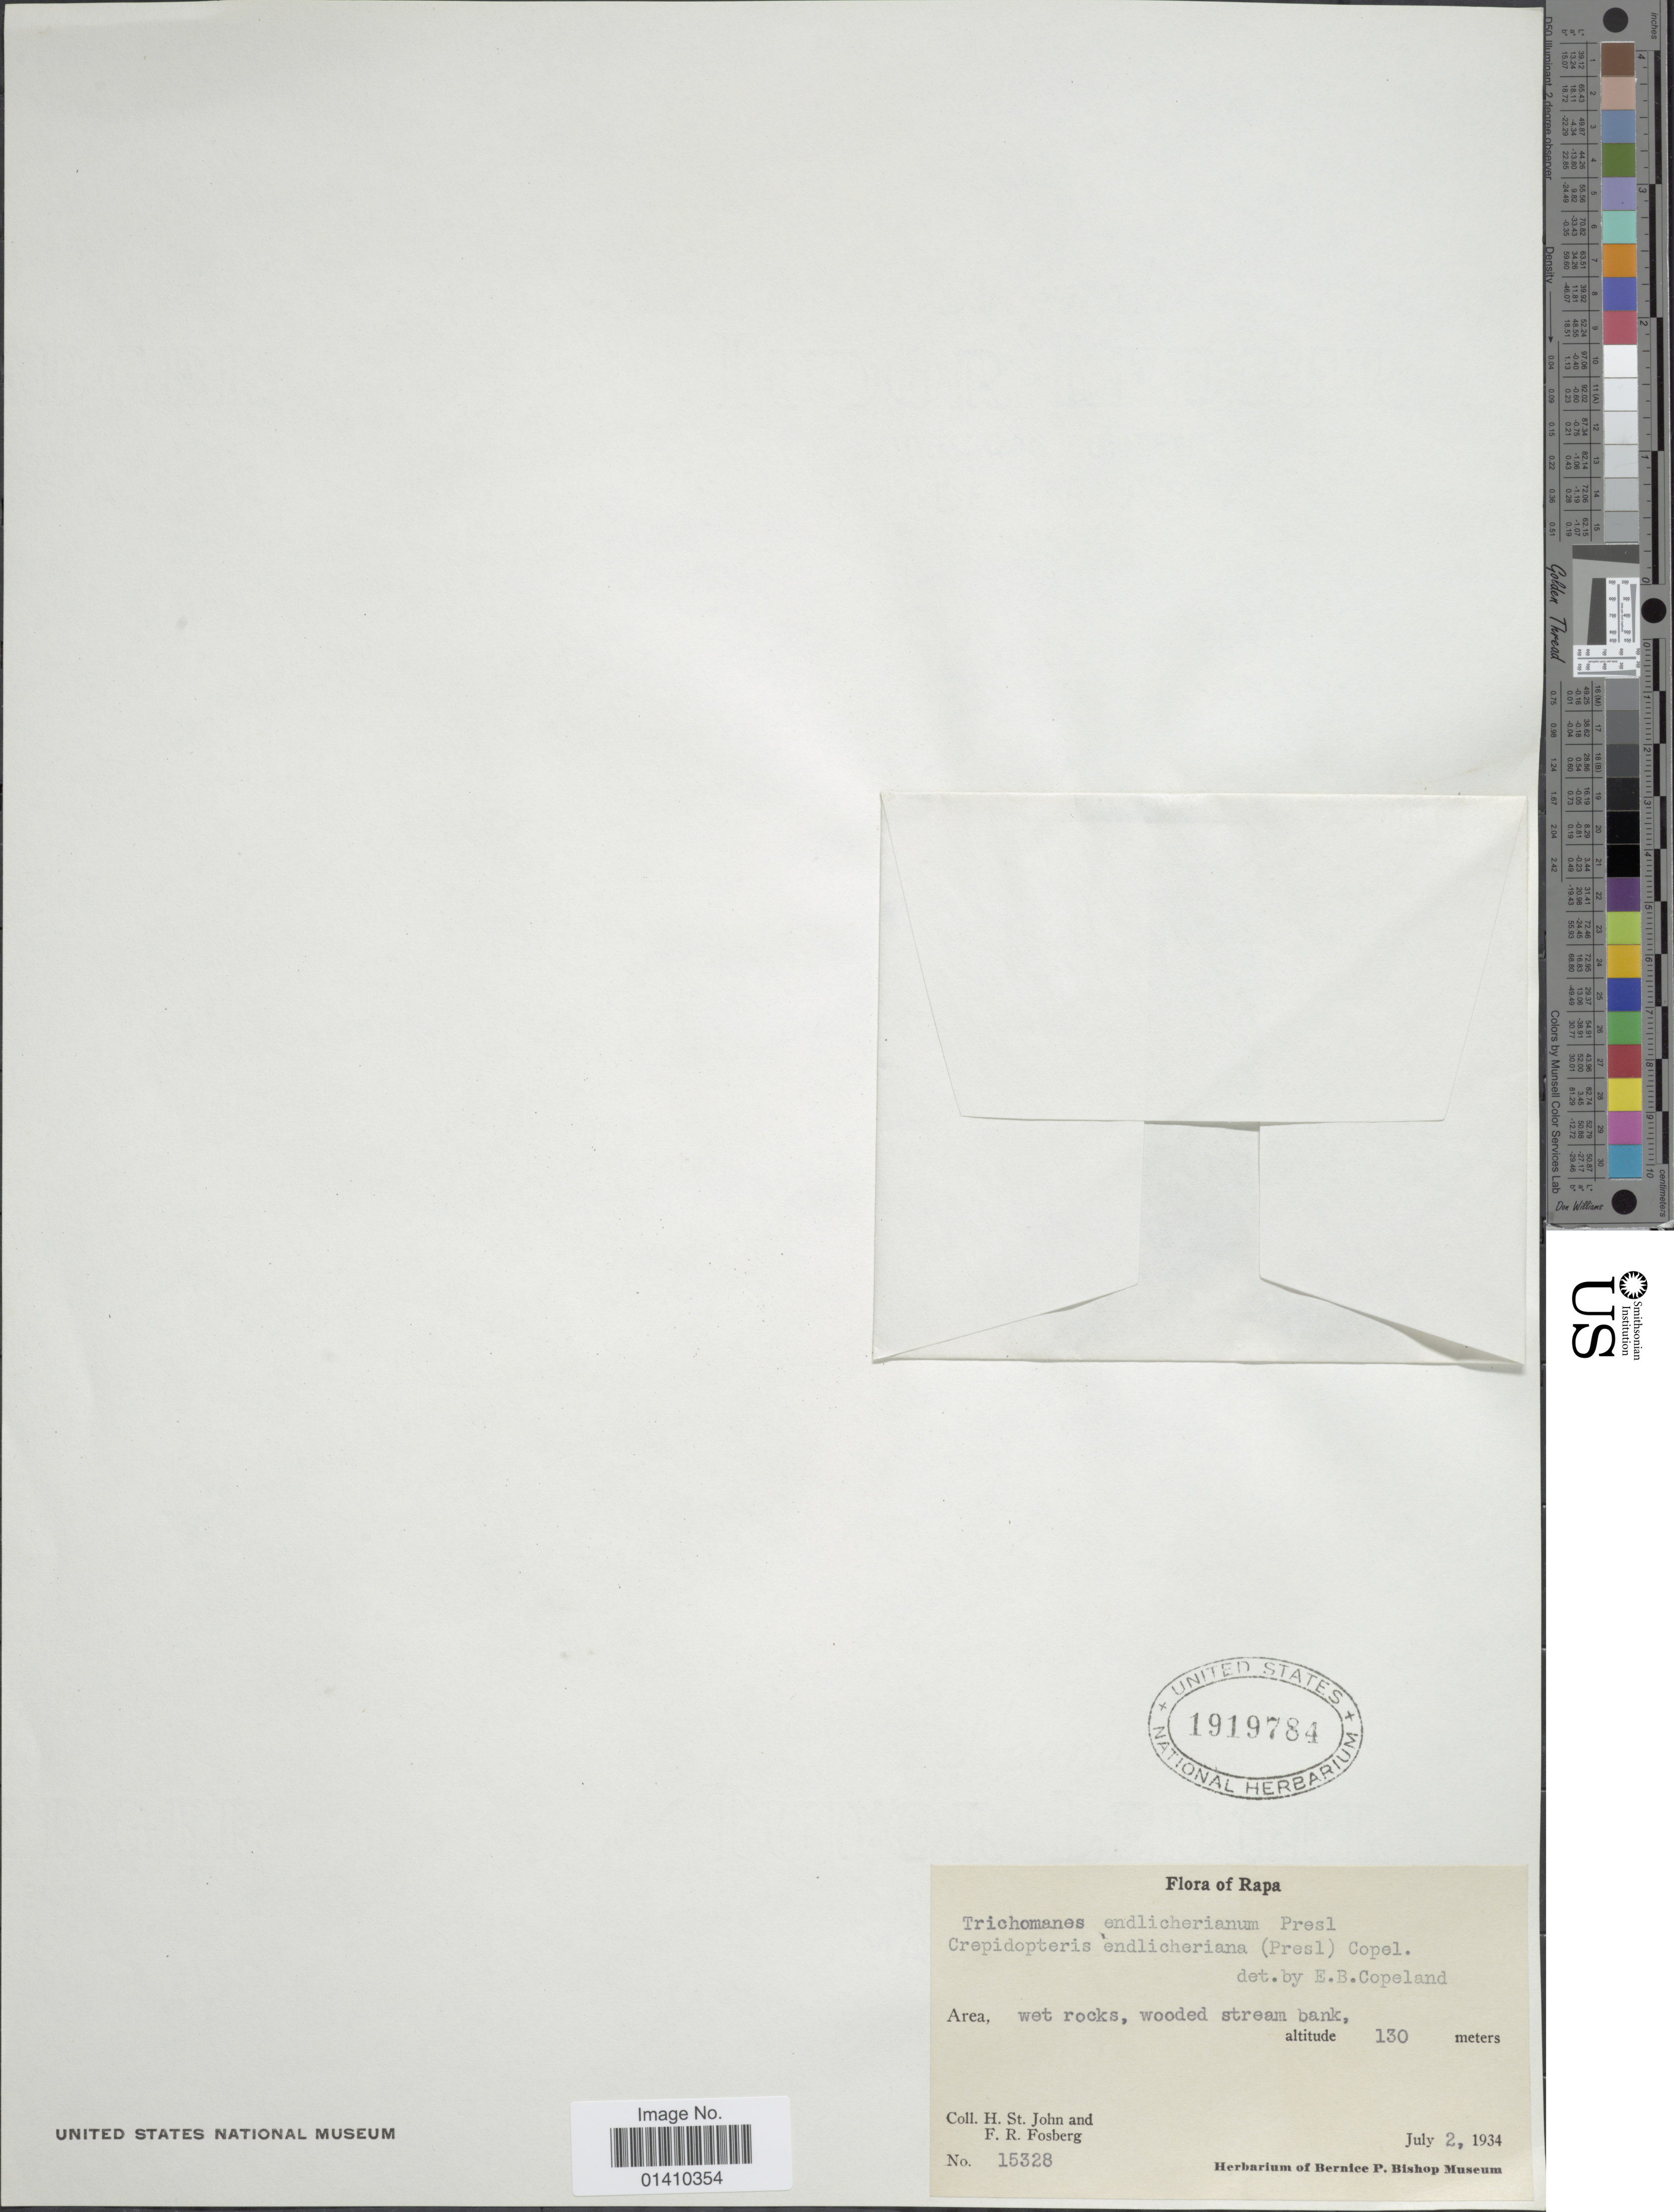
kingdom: Plantae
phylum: Tracheophyta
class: Polypodiopsida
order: Hymenophyllales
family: Hymenophyllaceae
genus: Polyphlebium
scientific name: Polyphlebium endlicherianum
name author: (C. Presl) Ebihara & K. Iwats.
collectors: H. St. John & F. R. Fosberg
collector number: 15328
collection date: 1934-07-02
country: French Polynesia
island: Rapa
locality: Rapa, Area wet rocks, wooded stream bank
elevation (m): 130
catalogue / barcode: US 1919784